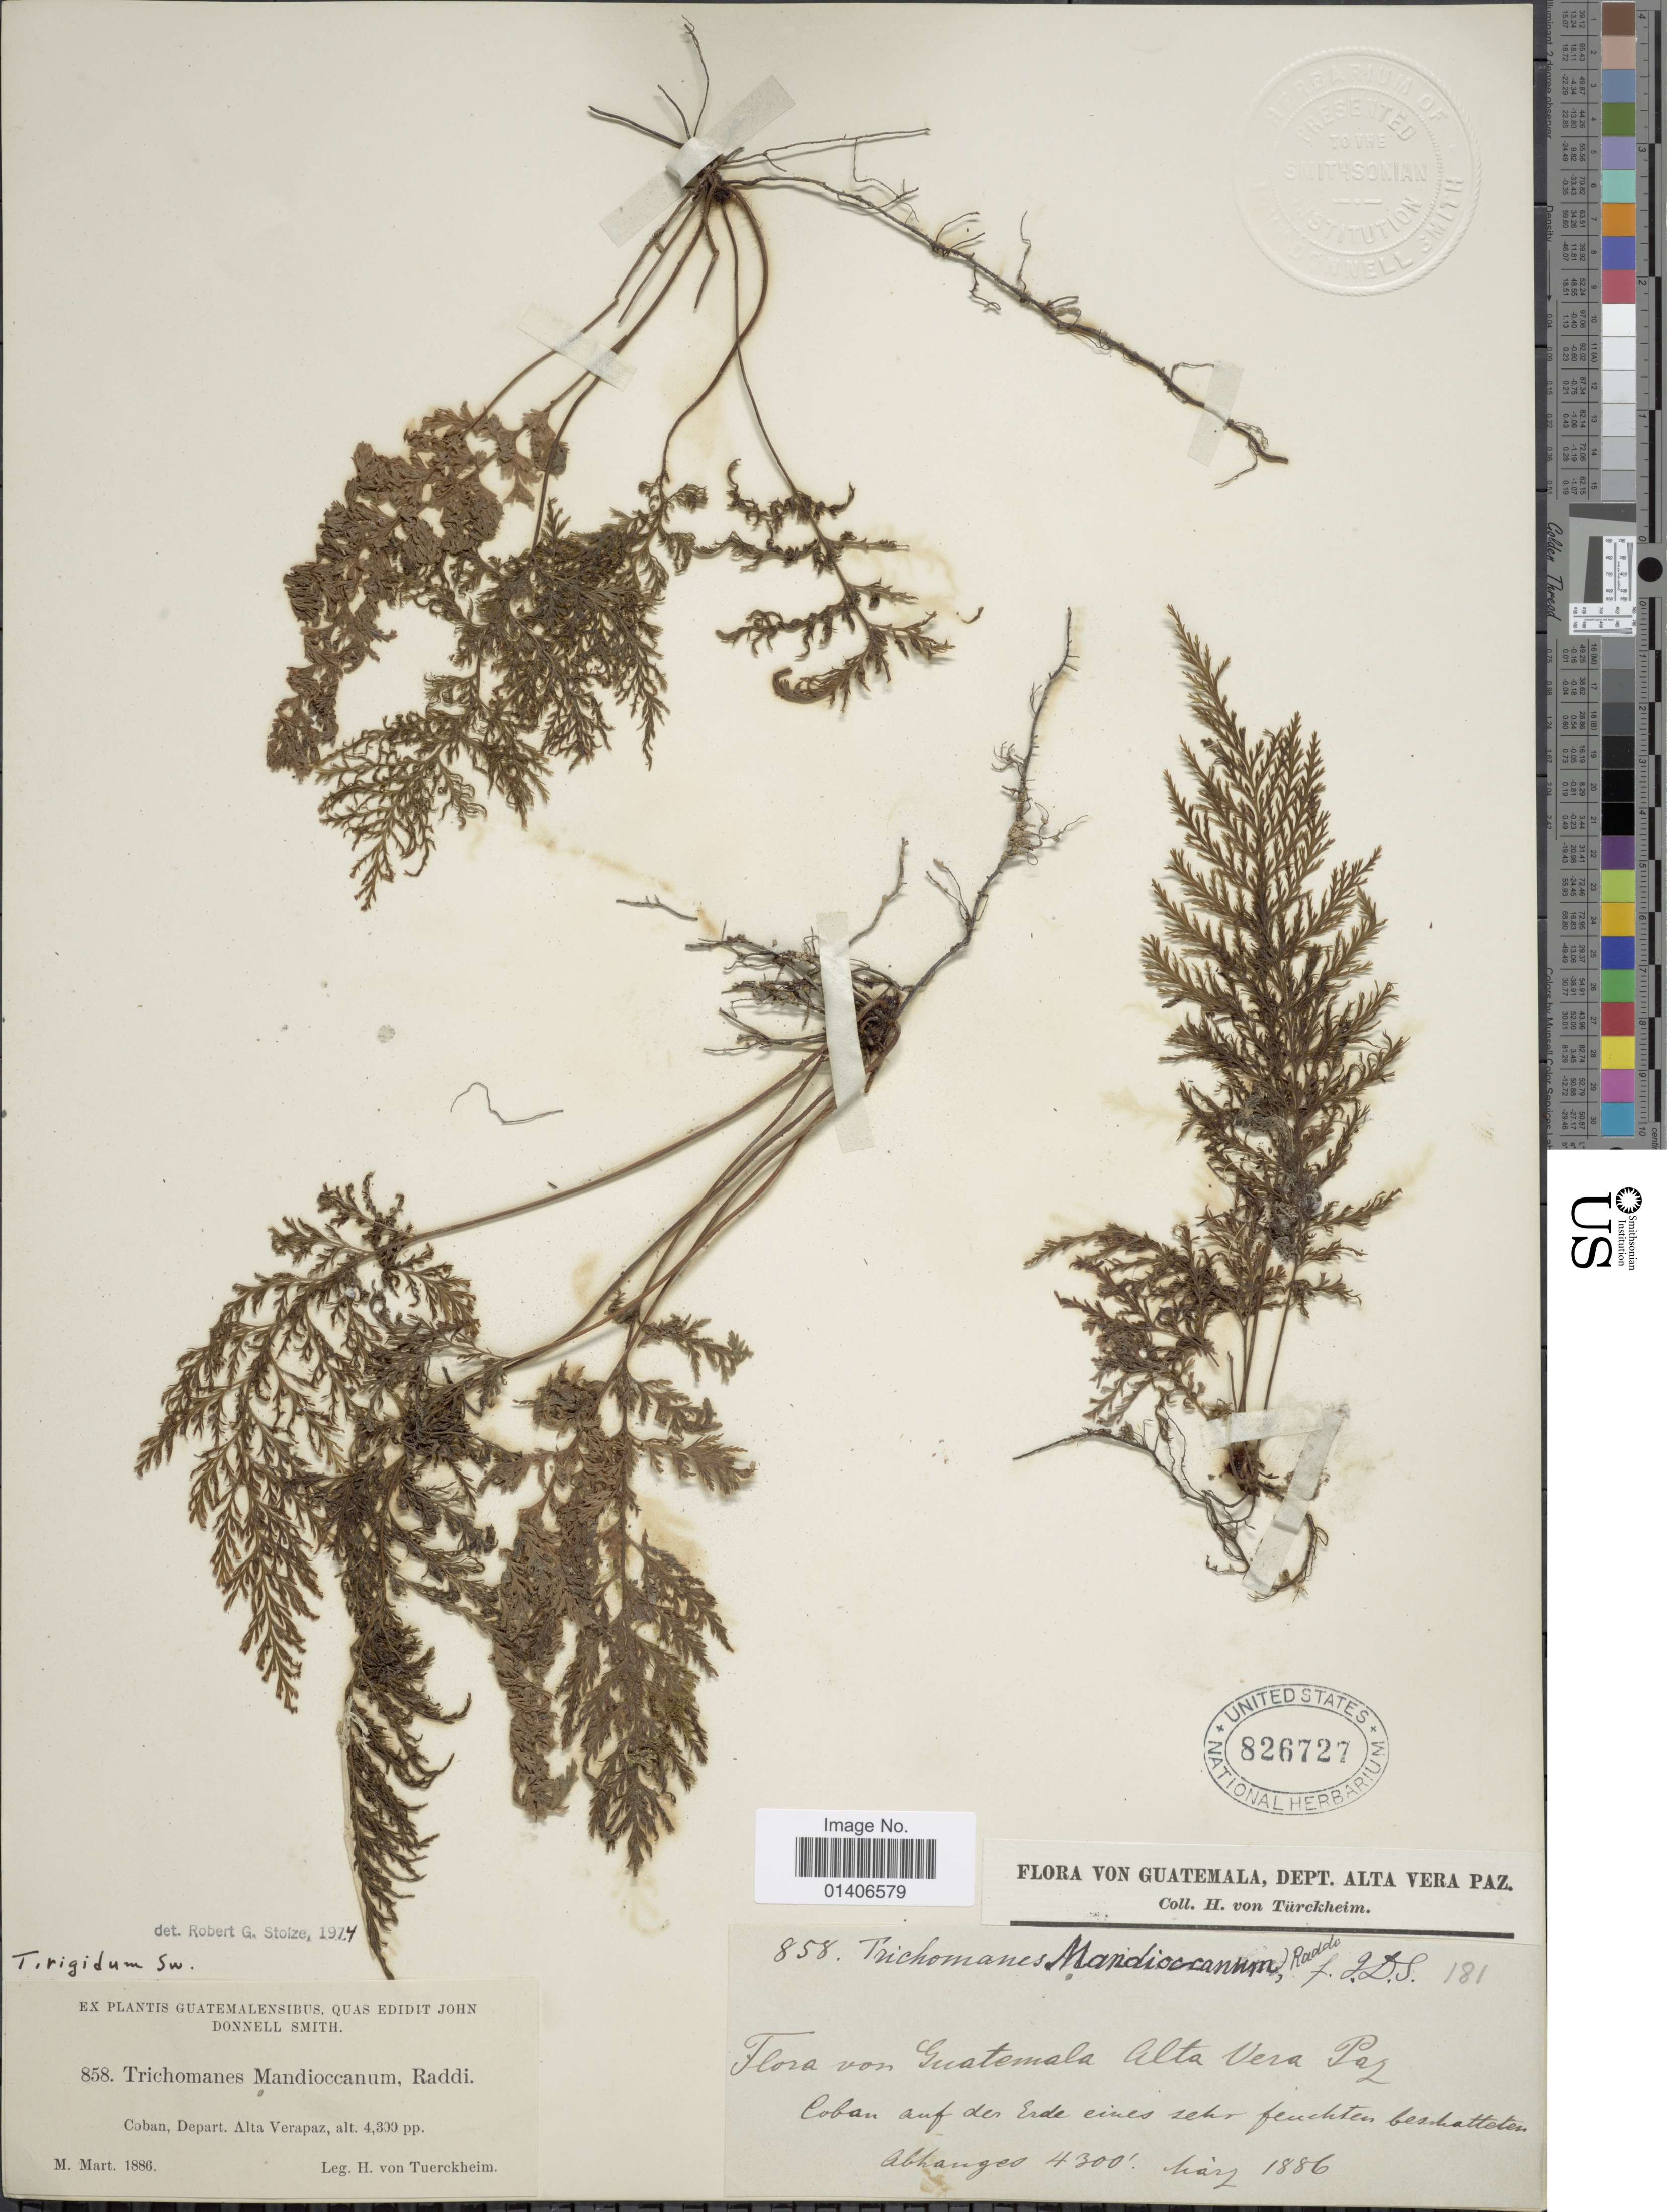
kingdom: Plantae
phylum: Tracheophyta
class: Polypodiopsida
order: Hymenophyllales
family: Hymenophyllaceae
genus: Abrodictyum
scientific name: Abrodictyum rigidum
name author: (Sw.) Ebihara & Dubuisson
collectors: H. von Türckheim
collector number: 858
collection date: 1886-03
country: Guatemala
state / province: Alta Verapaz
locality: Coban, Depart Alta Verapaz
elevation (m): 1311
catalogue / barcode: US 826727